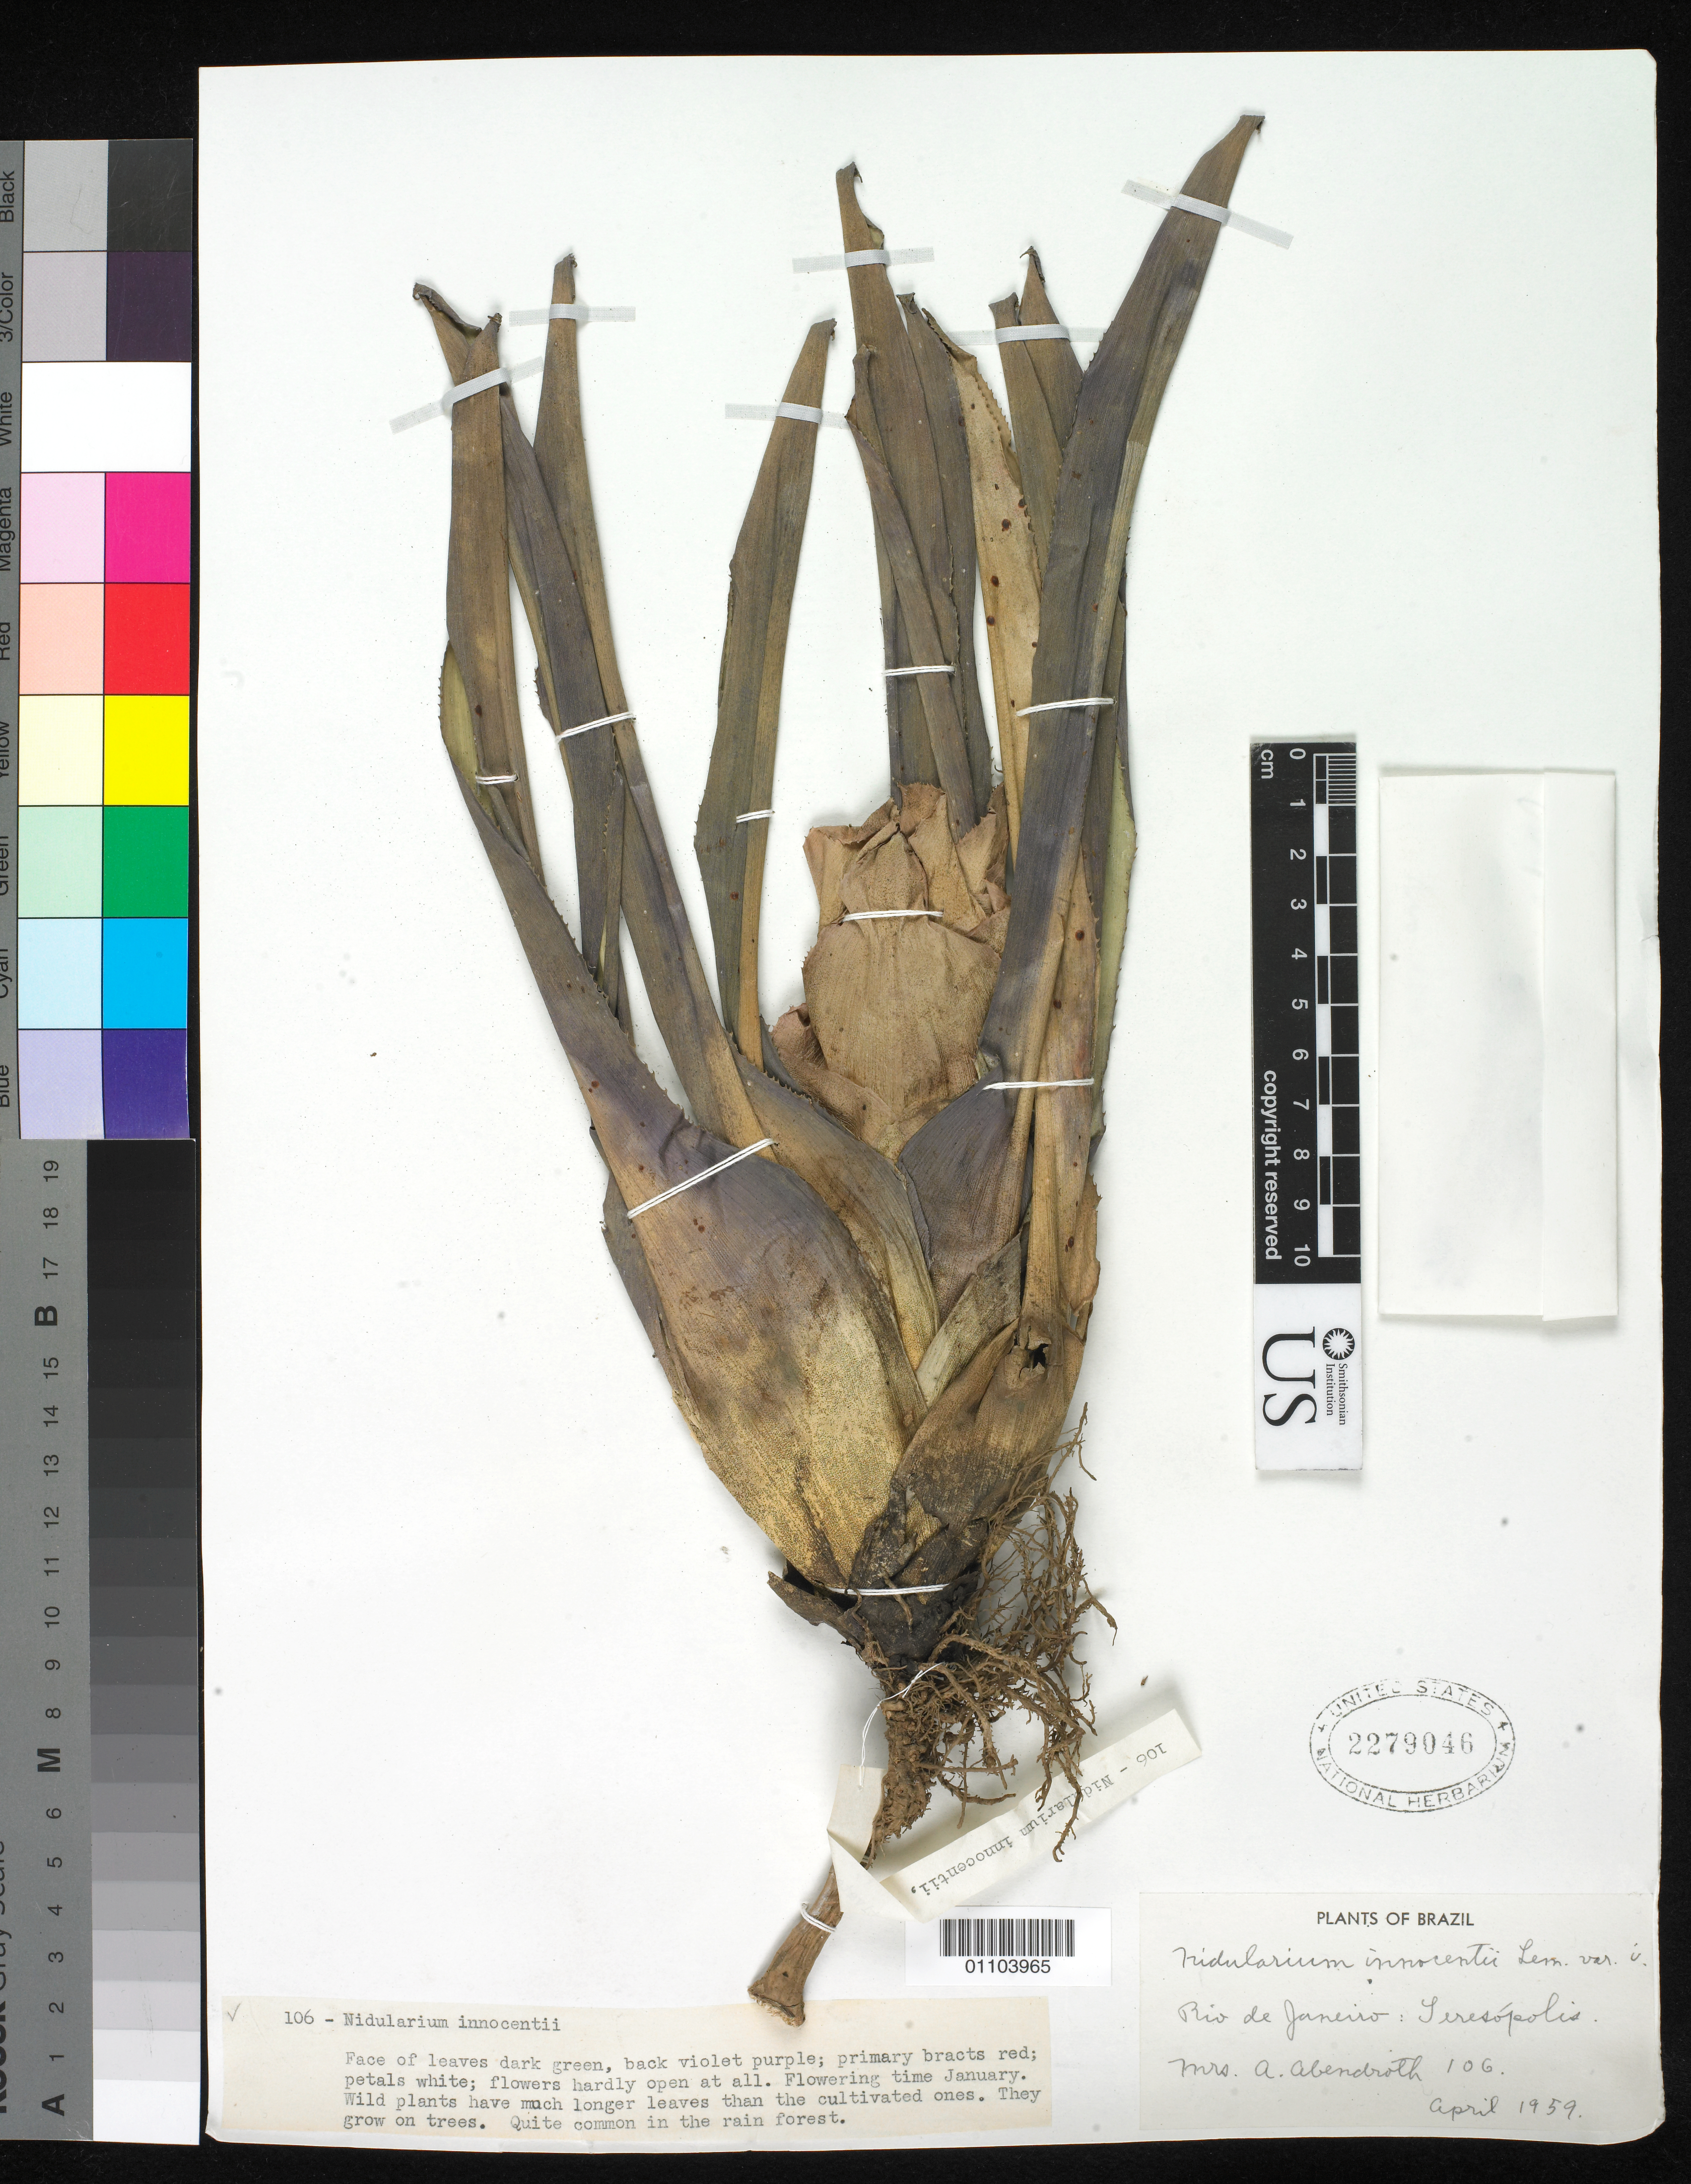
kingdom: Plantae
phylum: Tracheophyta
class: Liliopsida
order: Poales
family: Bromeliaceae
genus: Nidularium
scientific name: Nidularium innocentii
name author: Lem.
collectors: A. Abendroth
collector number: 106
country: Brazil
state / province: Rio de Janeiro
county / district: Teresópolis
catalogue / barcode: US 2279046